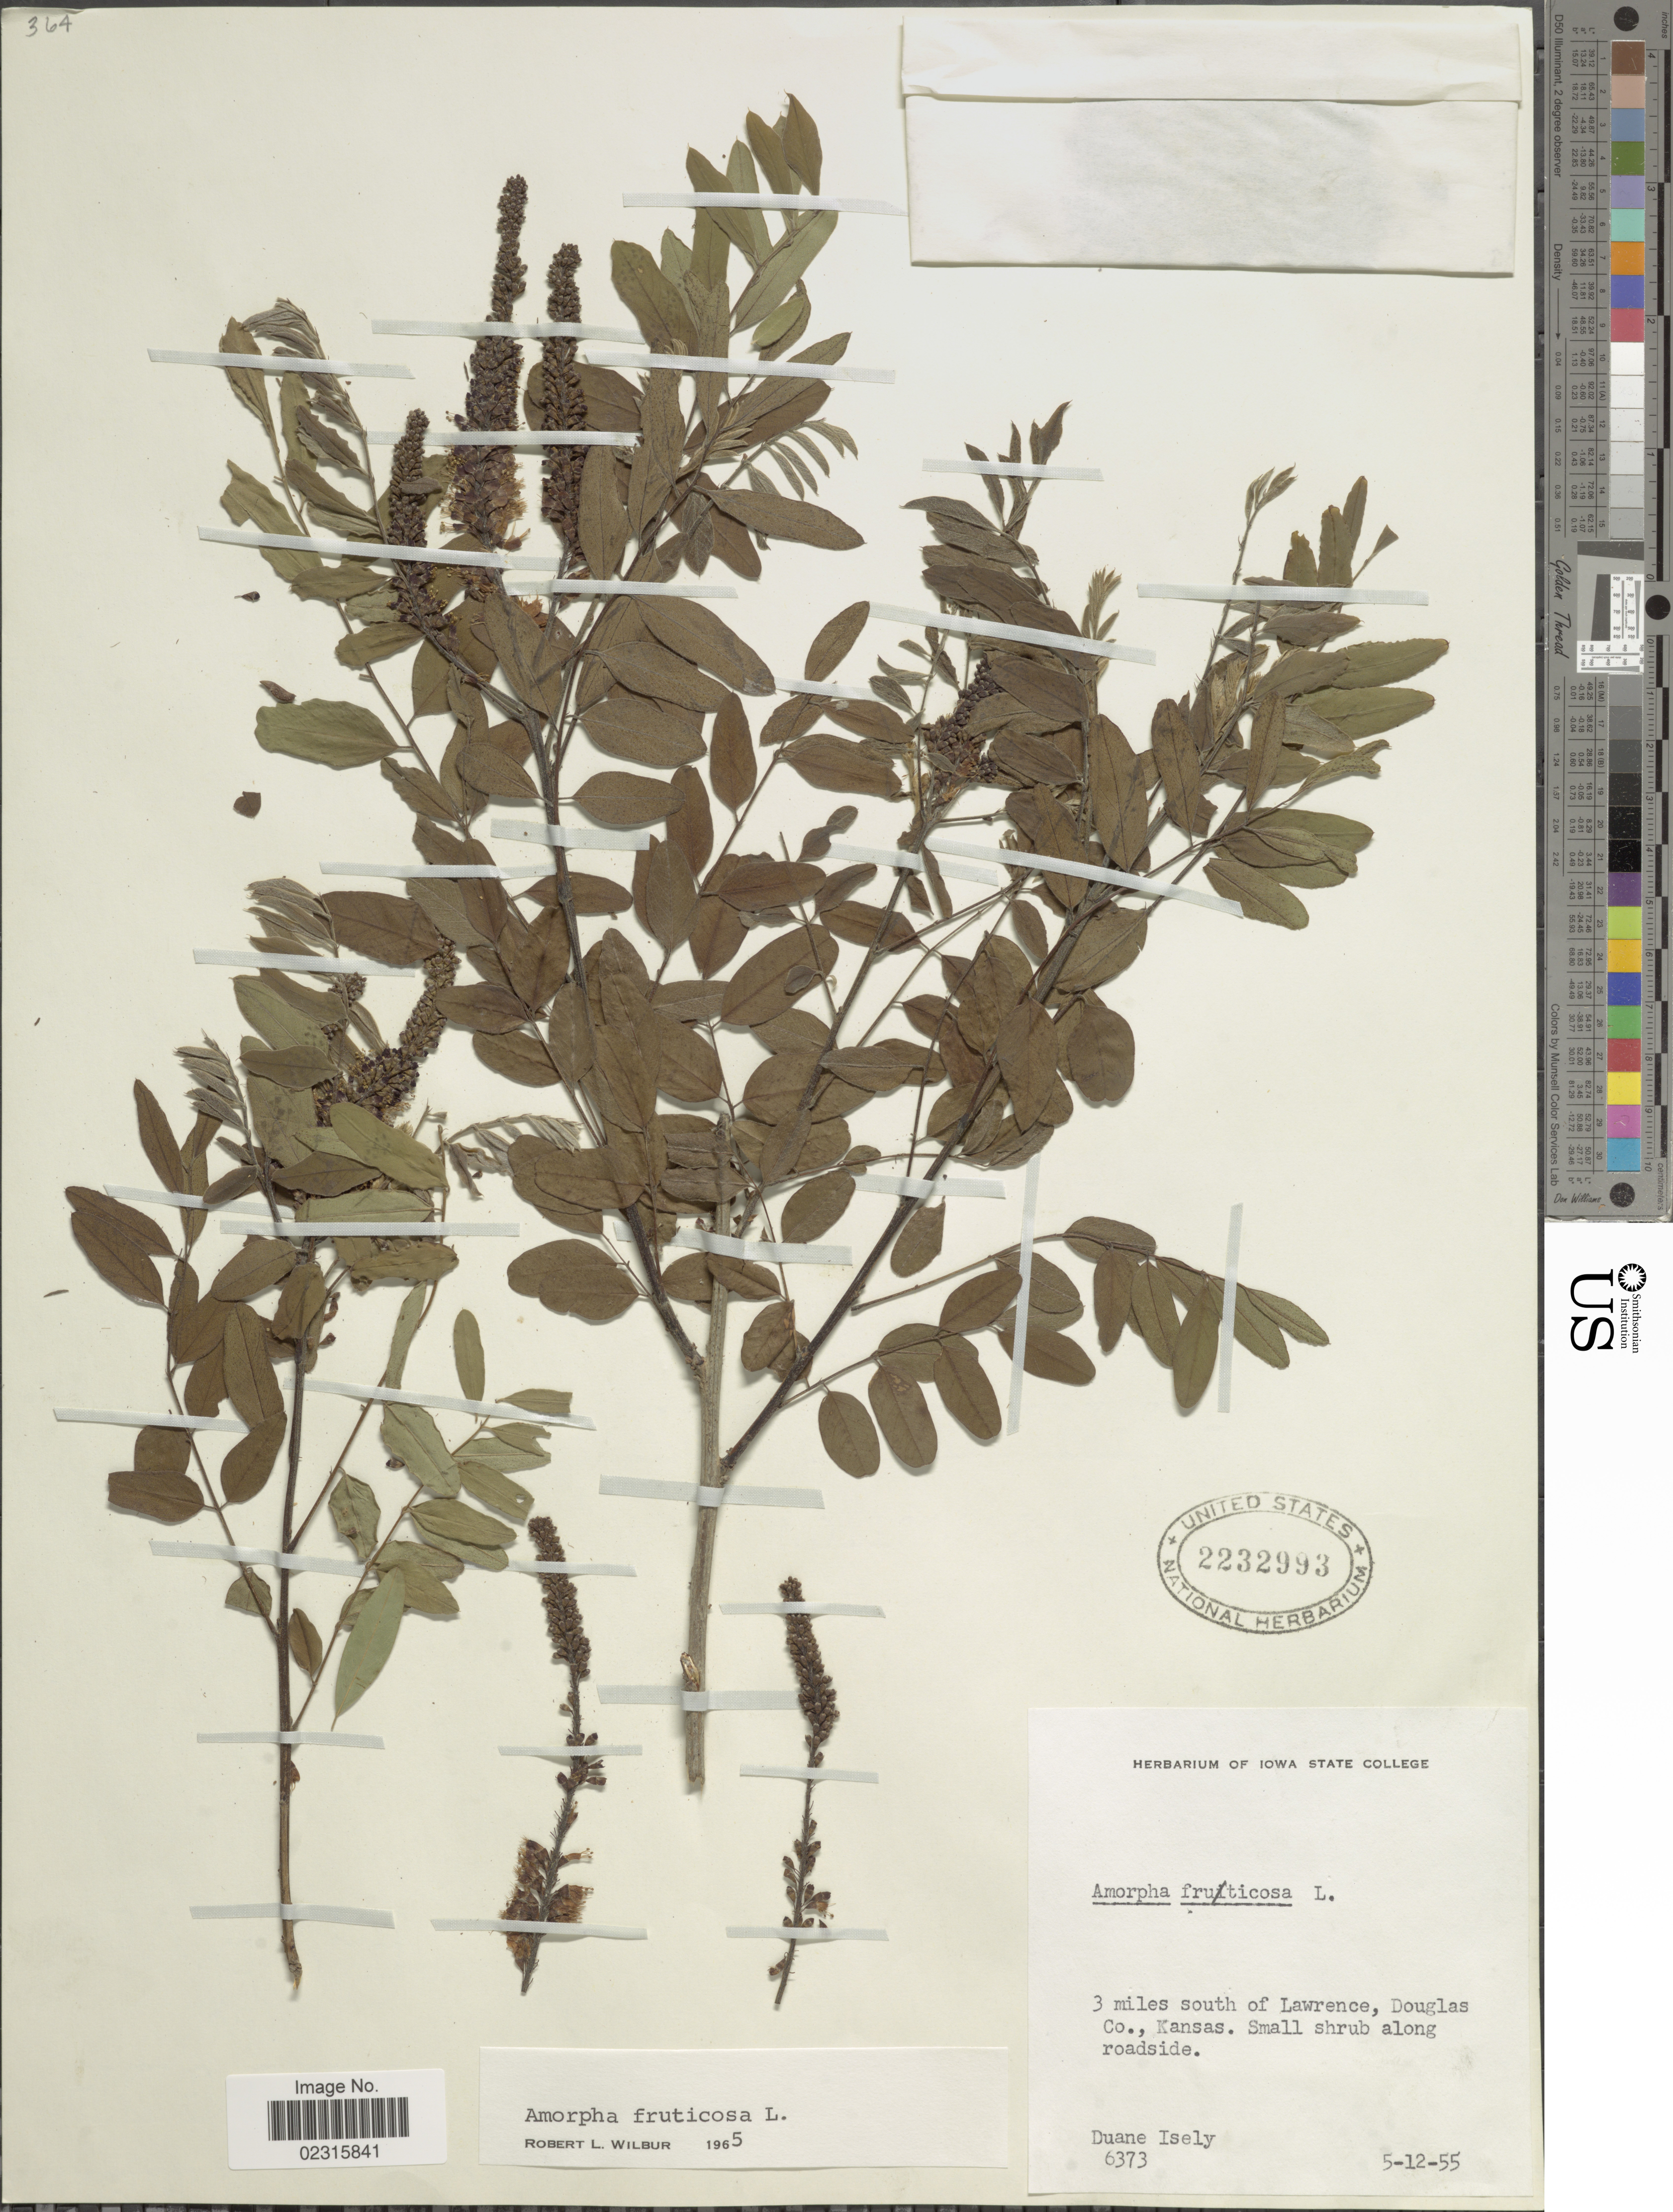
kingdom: Plantae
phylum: Tracheophyta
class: Magnoliopsida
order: Fabales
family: Fabaceae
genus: Amorpha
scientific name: Amorpha fruticosa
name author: L.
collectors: D. Isely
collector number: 6373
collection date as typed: Transcribed d/m/y: 12/5/55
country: United States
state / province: Kansas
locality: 3 miles south of Lawrence, Douglas Co.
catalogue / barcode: US 2232993